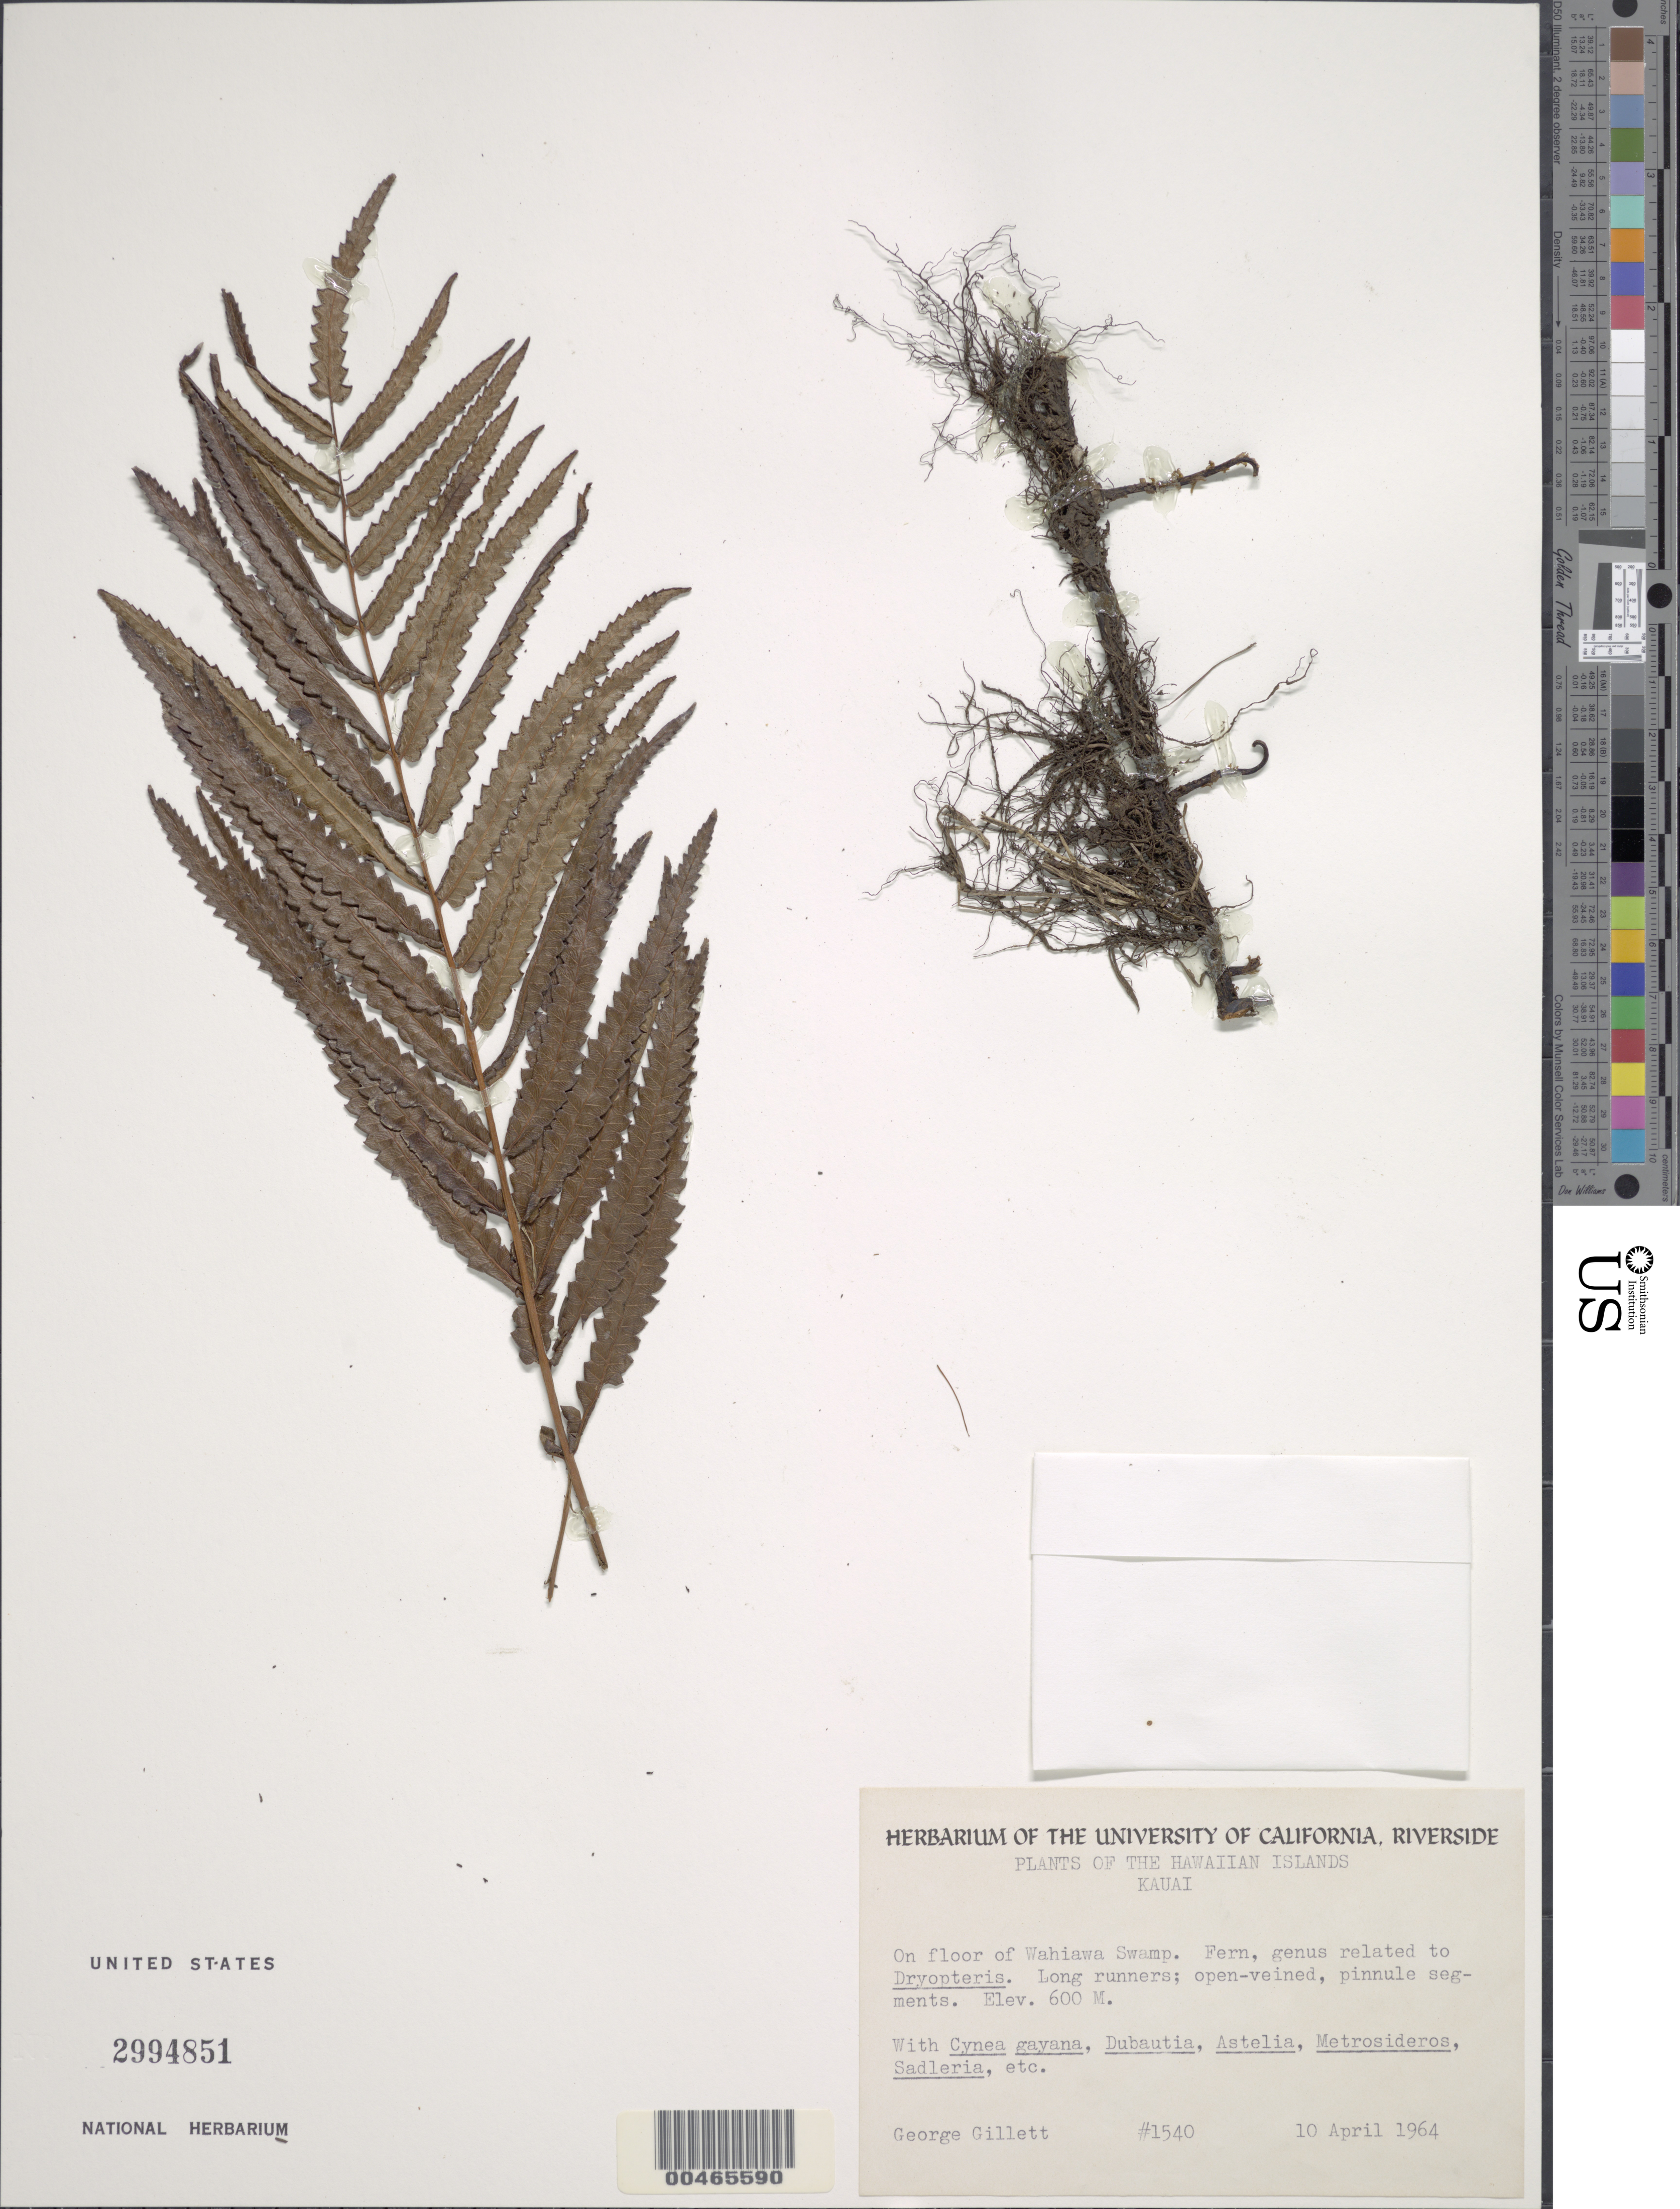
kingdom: Plantae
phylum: Tracheophyta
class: Polypodiopsida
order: Polypodiales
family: Thelypteridaceae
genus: Cyclosorus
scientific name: Cyclosorus sp.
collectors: G. Gillett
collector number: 1540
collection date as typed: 10 Apr 1964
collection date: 1964-04-10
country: United States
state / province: Hawaii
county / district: Kauai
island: Kaua'i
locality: on floor of Wahiawa Swamp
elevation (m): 600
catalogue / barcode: US 2994851